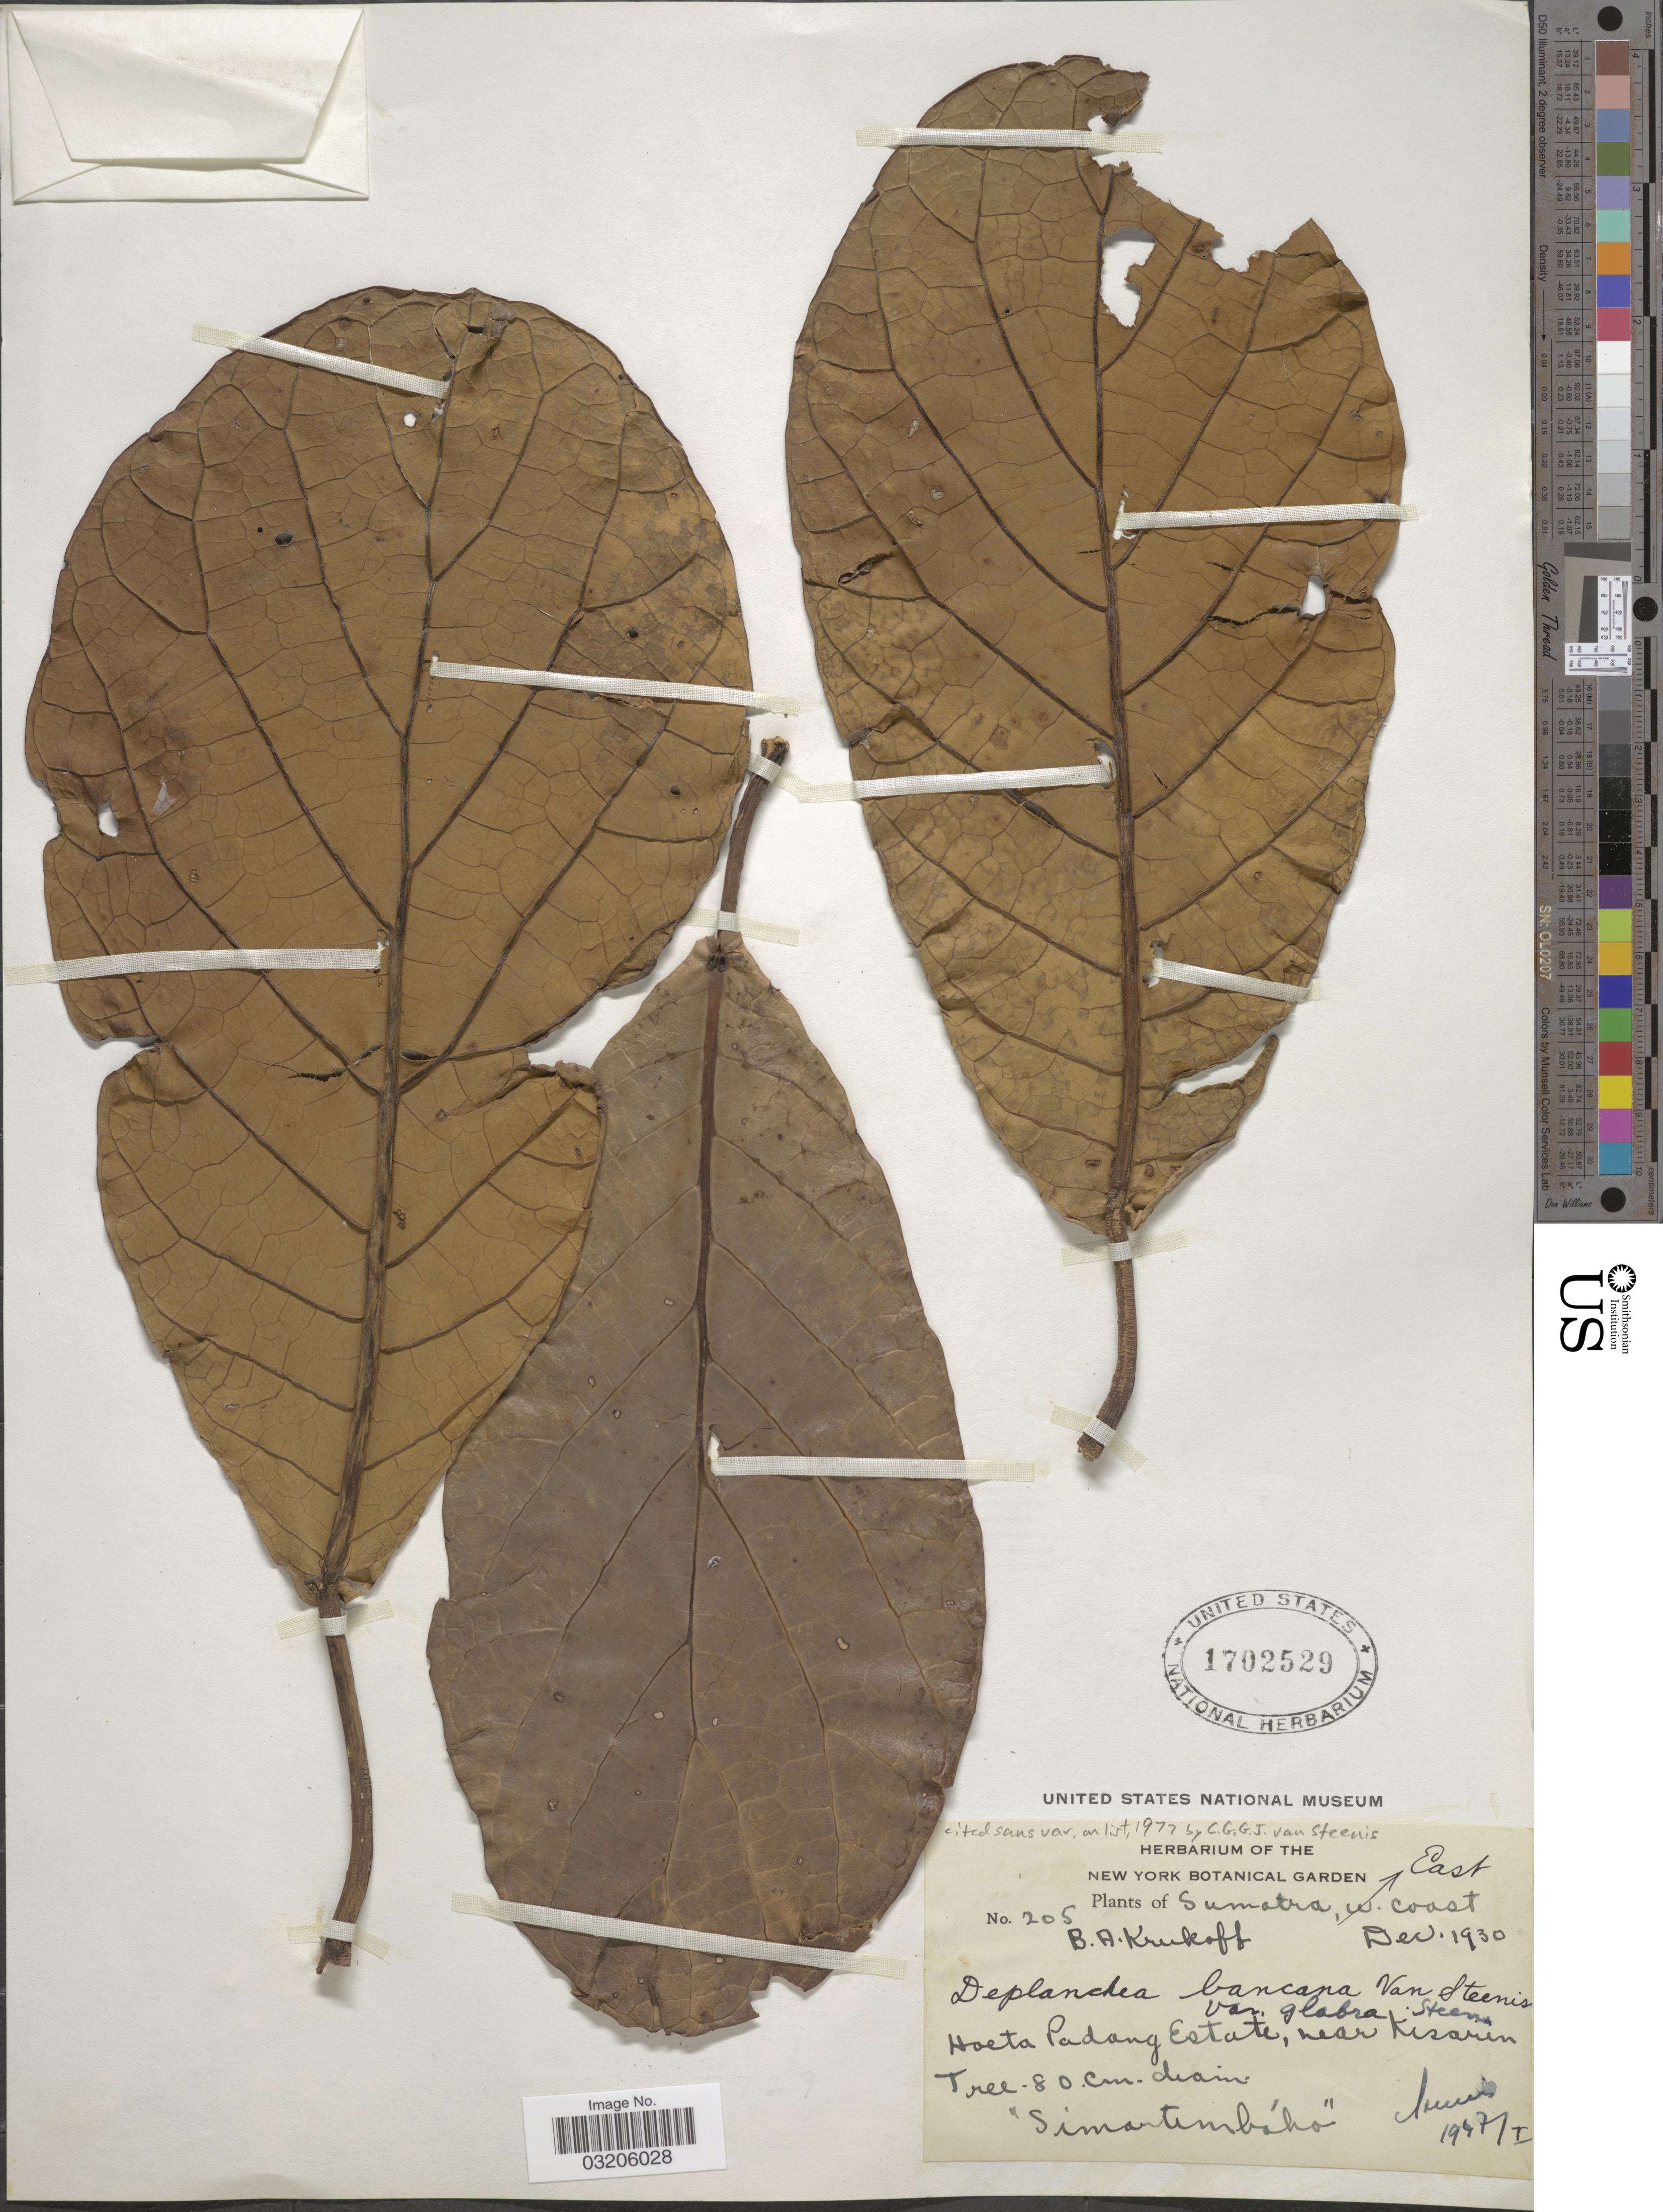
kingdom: Plantae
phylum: Tracheophyta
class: Magnoliopsida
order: Lamiales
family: Bignoniaceae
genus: Deplanchea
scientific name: Deplanchea bancana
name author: (Scheff.) Steenis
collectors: B. A. Krukoff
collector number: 205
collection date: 1930-12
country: Indonesia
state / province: Sumatra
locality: East coast. Hoeta Padang Estate, near Kisarin.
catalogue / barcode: US 1702529